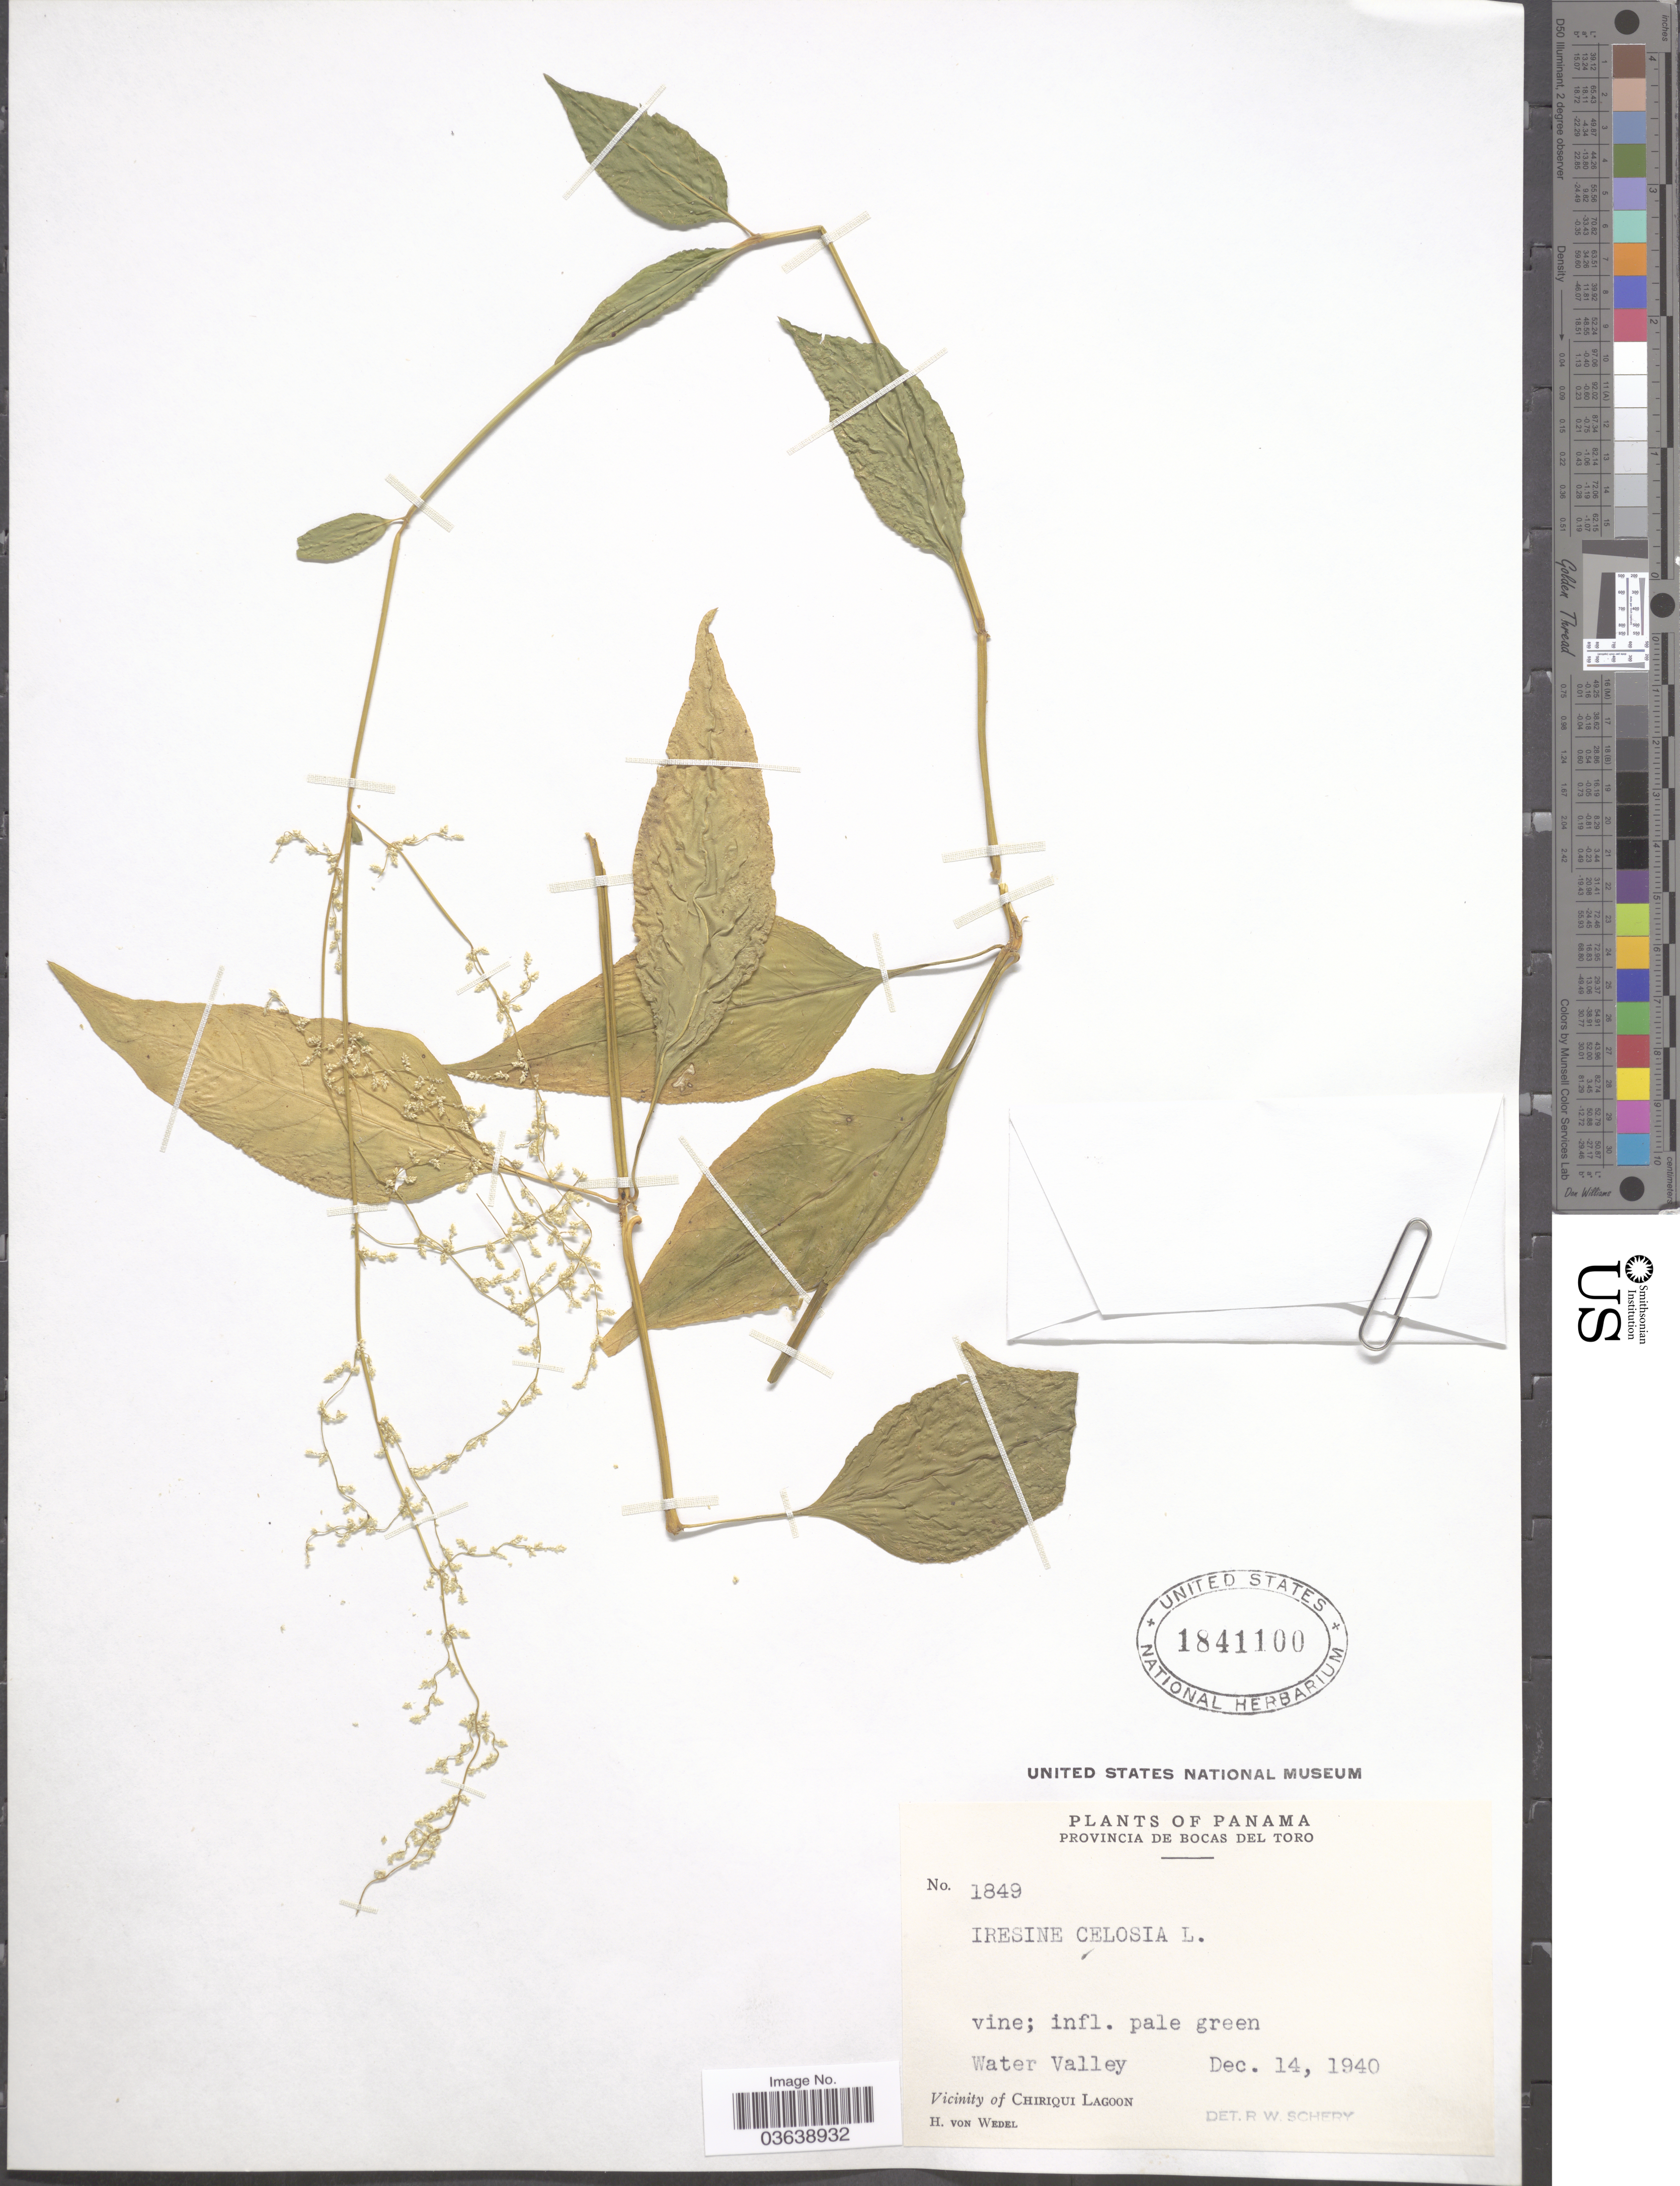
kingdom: Plantae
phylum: Tracheophyta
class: Magnoliopsida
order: Caryophyllales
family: Amaranthaceae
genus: Iresine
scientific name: Iresine celosia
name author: L.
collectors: H. von Wedel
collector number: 1849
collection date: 1940-12-14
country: Panama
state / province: Bocas del Toro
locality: Water Valley. Vicinity of Chiriqui Lagoon.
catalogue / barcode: US 1841100